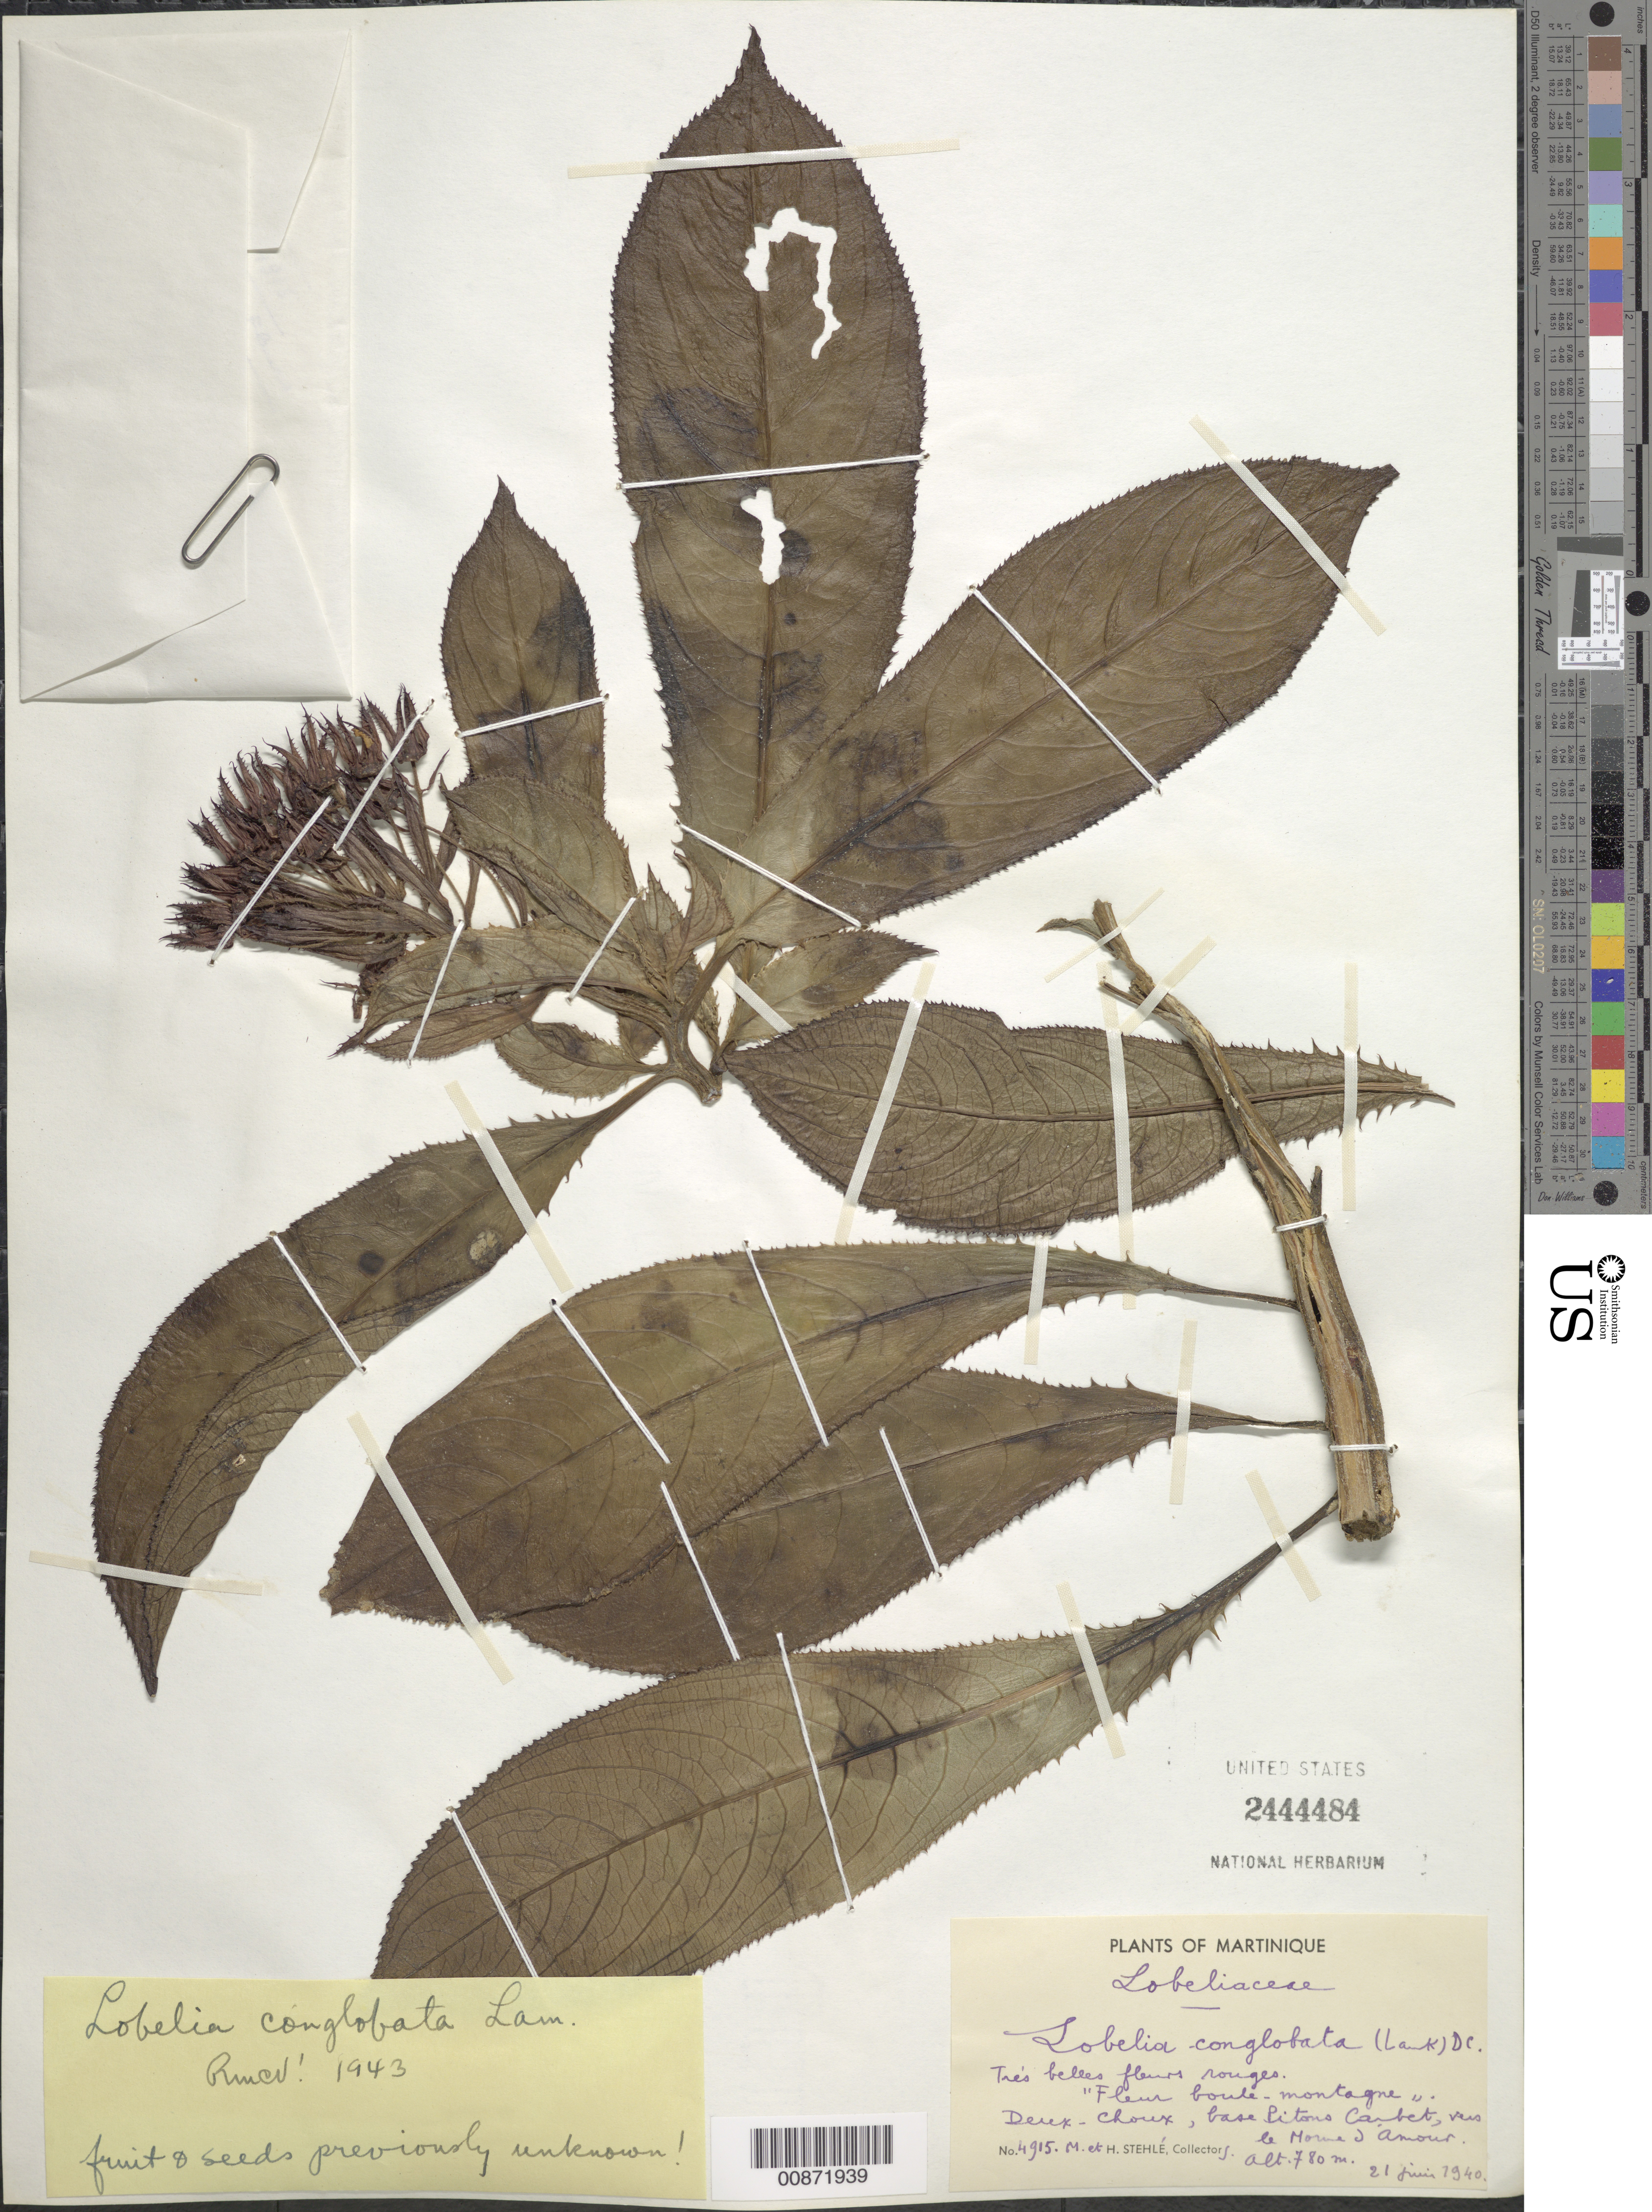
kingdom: Plantae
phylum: Tracheophyta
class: Magnoliopsida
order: Asterales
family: Campanulaceae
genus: Lobelia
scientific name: Lobelia conglobata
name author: Lam.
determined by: Ruicn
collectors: H. Stehlé & M. Stehlé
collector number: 4915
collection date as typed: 21 Jun 1940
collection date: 1940-06-21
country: Martinique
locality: Deux-Choux, base Pitons Carbet, vers le Morne d'Amour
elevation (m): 780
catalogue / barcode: US 2444484